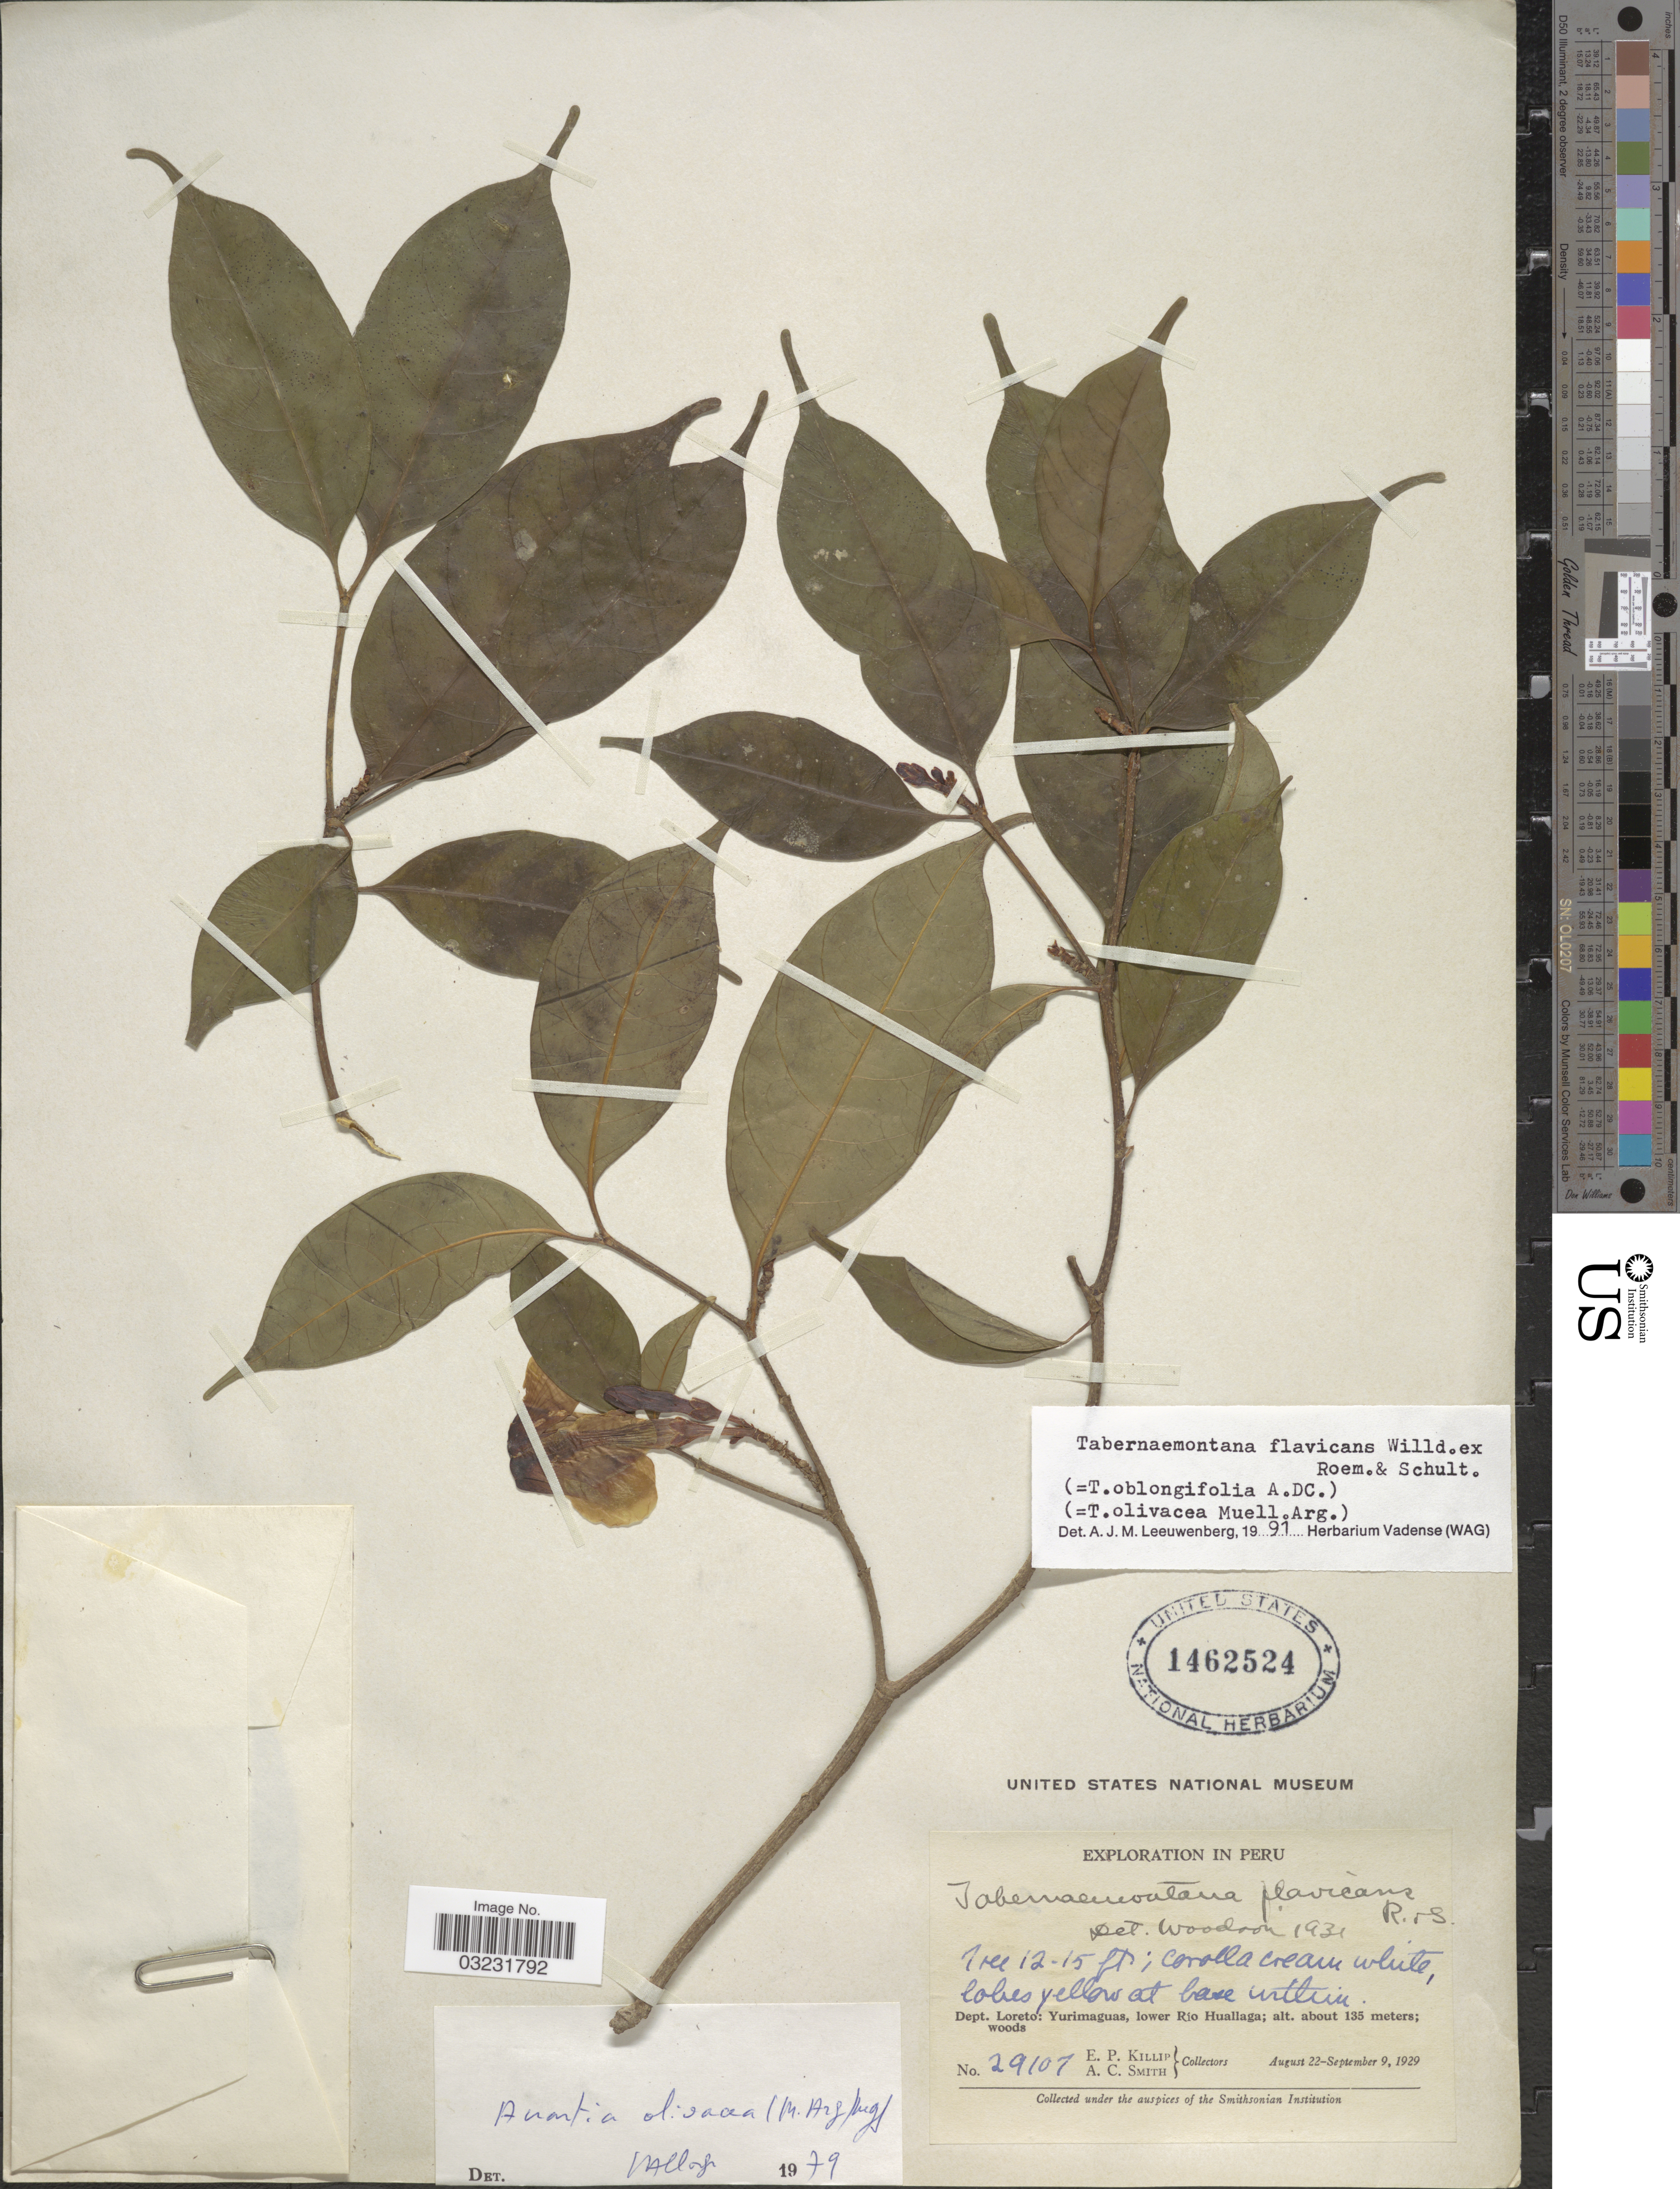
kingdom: Plantae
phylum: Tracheophyta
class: Magnoliopsida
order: Gentianales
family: Apocynaceae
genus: Tabernaemontana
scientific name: Tabernaemontana flavicans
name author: Willd. ex Roem. & Schult.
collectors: E. P. Killip & A. C. Smith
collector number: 29107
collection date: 1929-08-22/1929-09-09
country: Peru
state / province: Loreto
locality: Dept. Loreto: Yurimaguas, lower Río Huallaga.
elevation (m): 135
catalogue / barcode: US 1462524